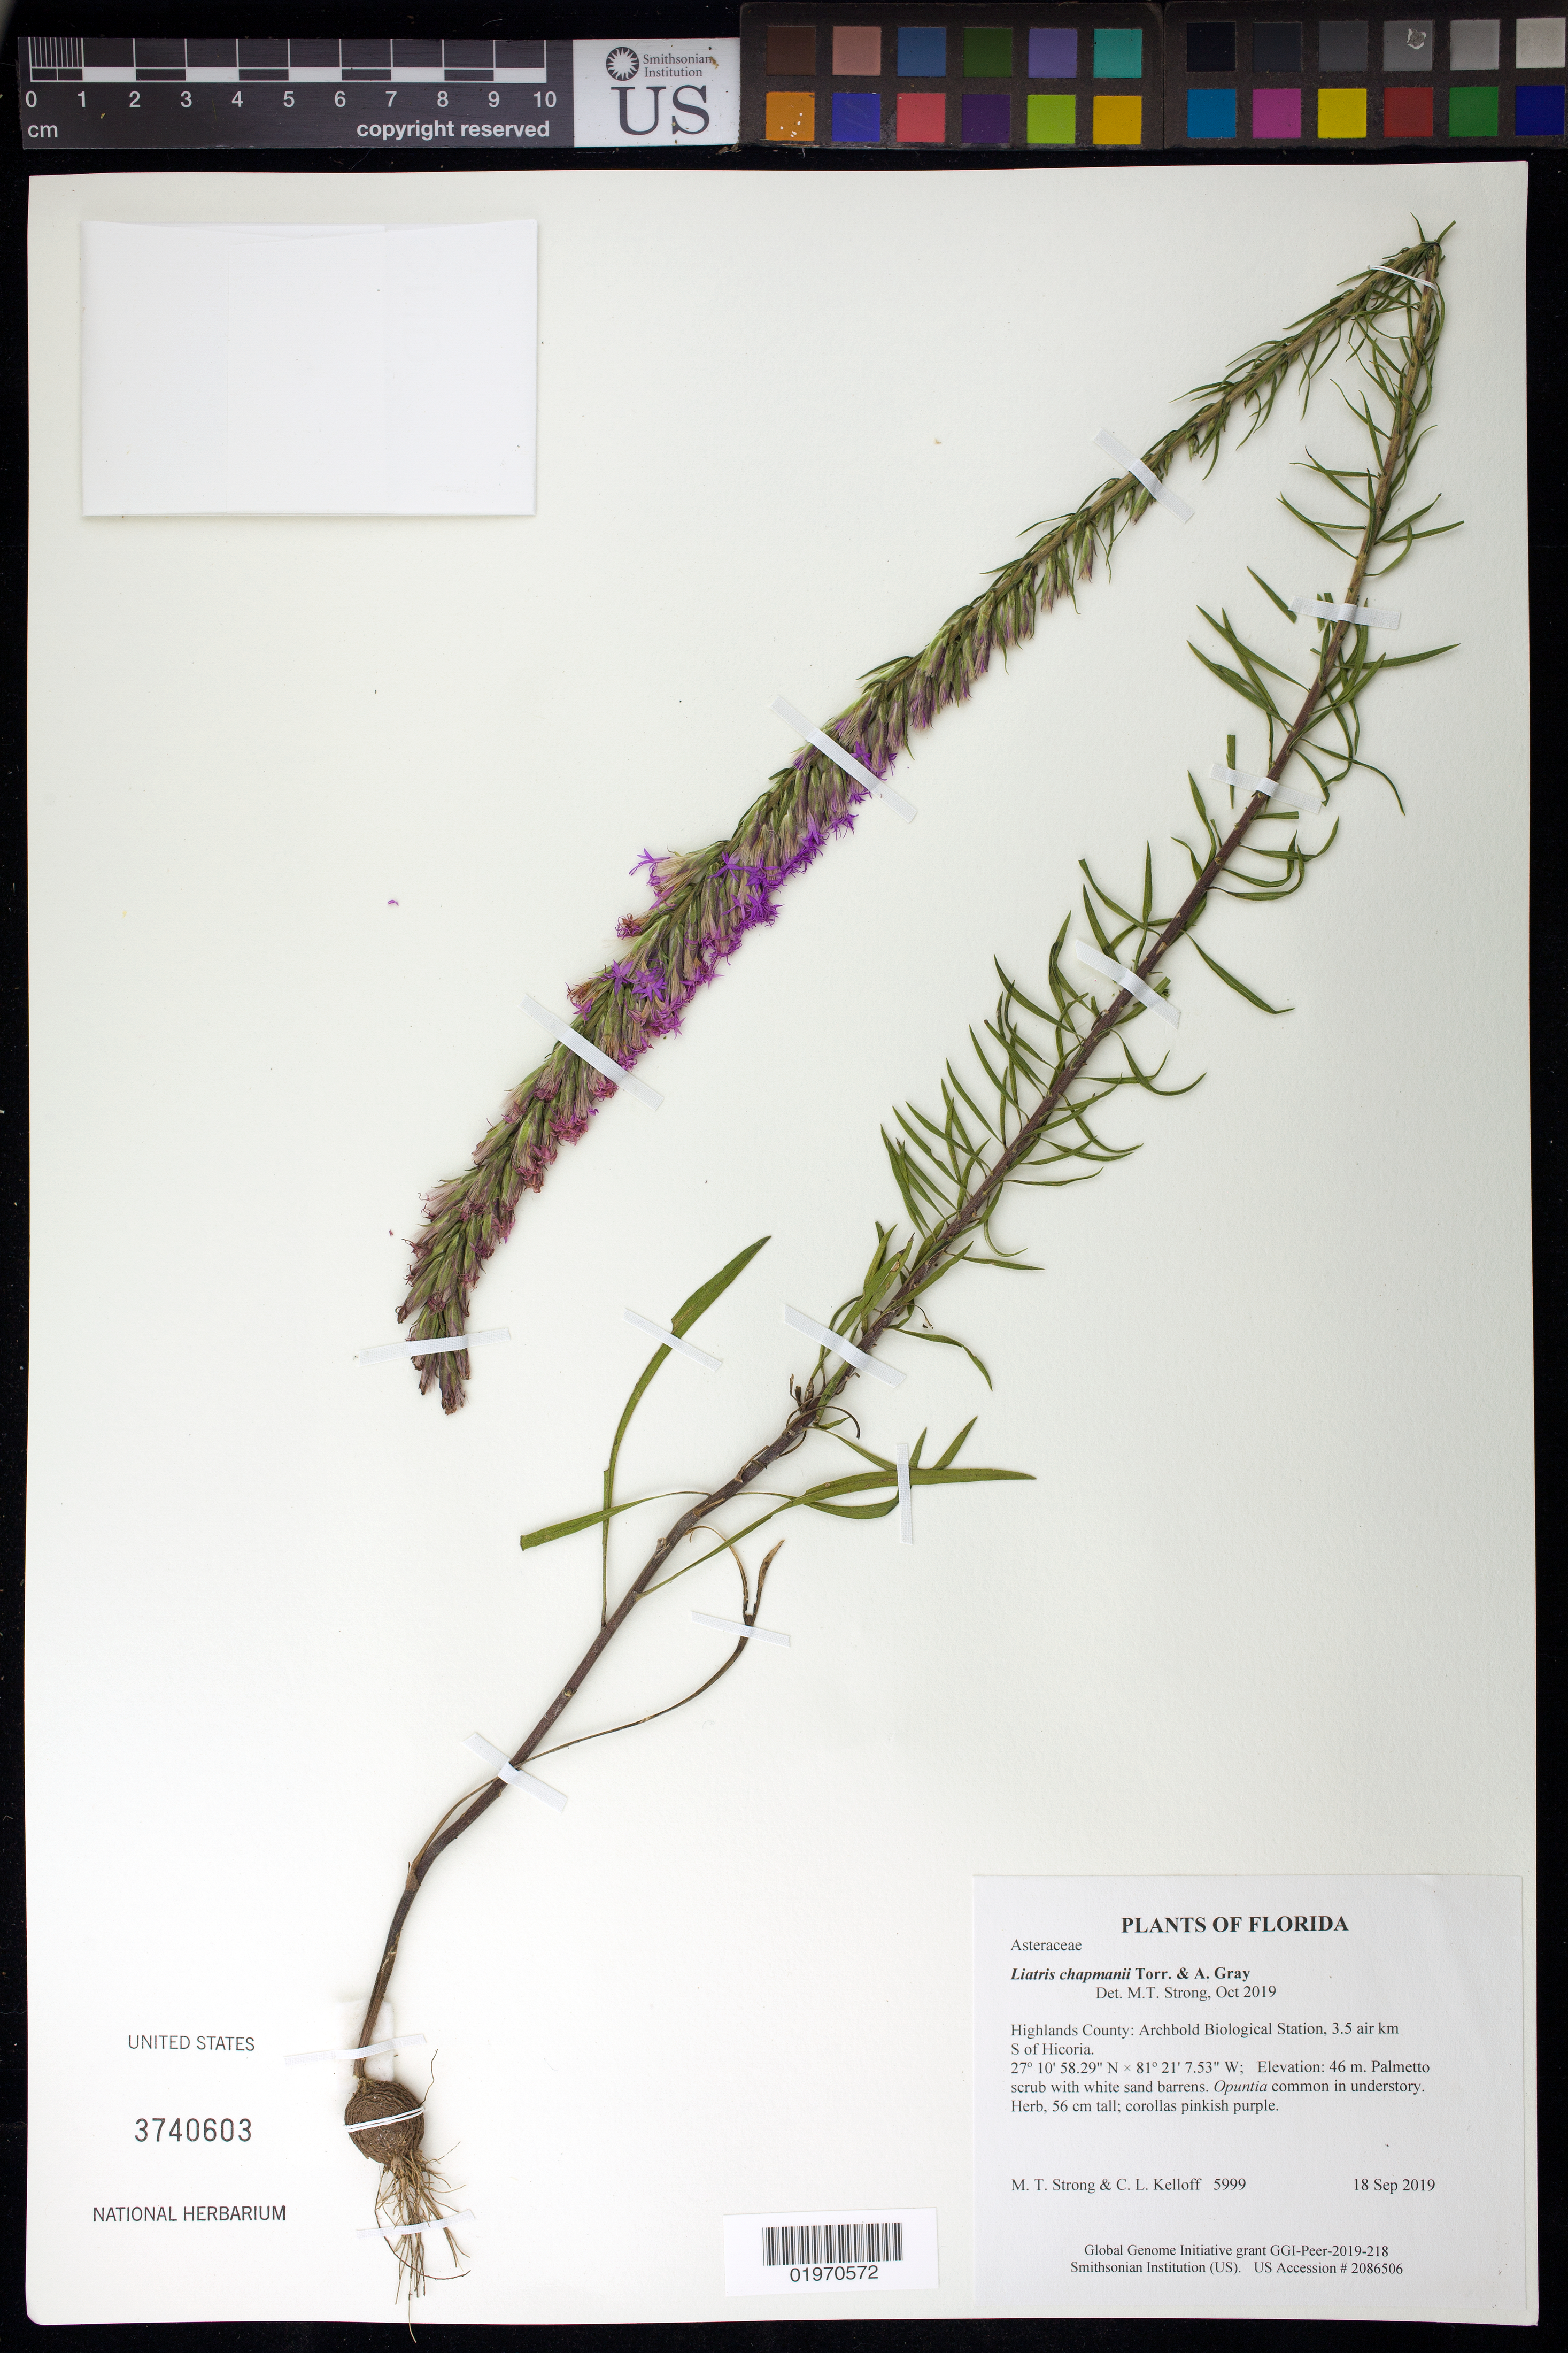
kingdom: Plantae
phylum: Tracheophyta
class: Magnoliopsida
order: Asterales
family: Asteraceae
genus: Liatris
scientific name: Liatris chapmanii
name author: Torr. & A. Gray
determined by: Strong, Mark T., (BOT), Smithsonian Institution - National Museum of Natural History (UNITED STATES)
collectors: M. T. Strong & C. L. Kelloff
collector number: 5999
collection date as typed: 18 Sep 2019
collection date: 2019-09-18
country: United States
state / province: Florida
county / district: Highlands County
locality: Archbold Biological Station, 3.5 air km S of Hicoria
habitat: Palmetto scrub with white sand barrens. Opuntia common in understory.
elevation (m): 46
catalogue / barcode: US 3740603